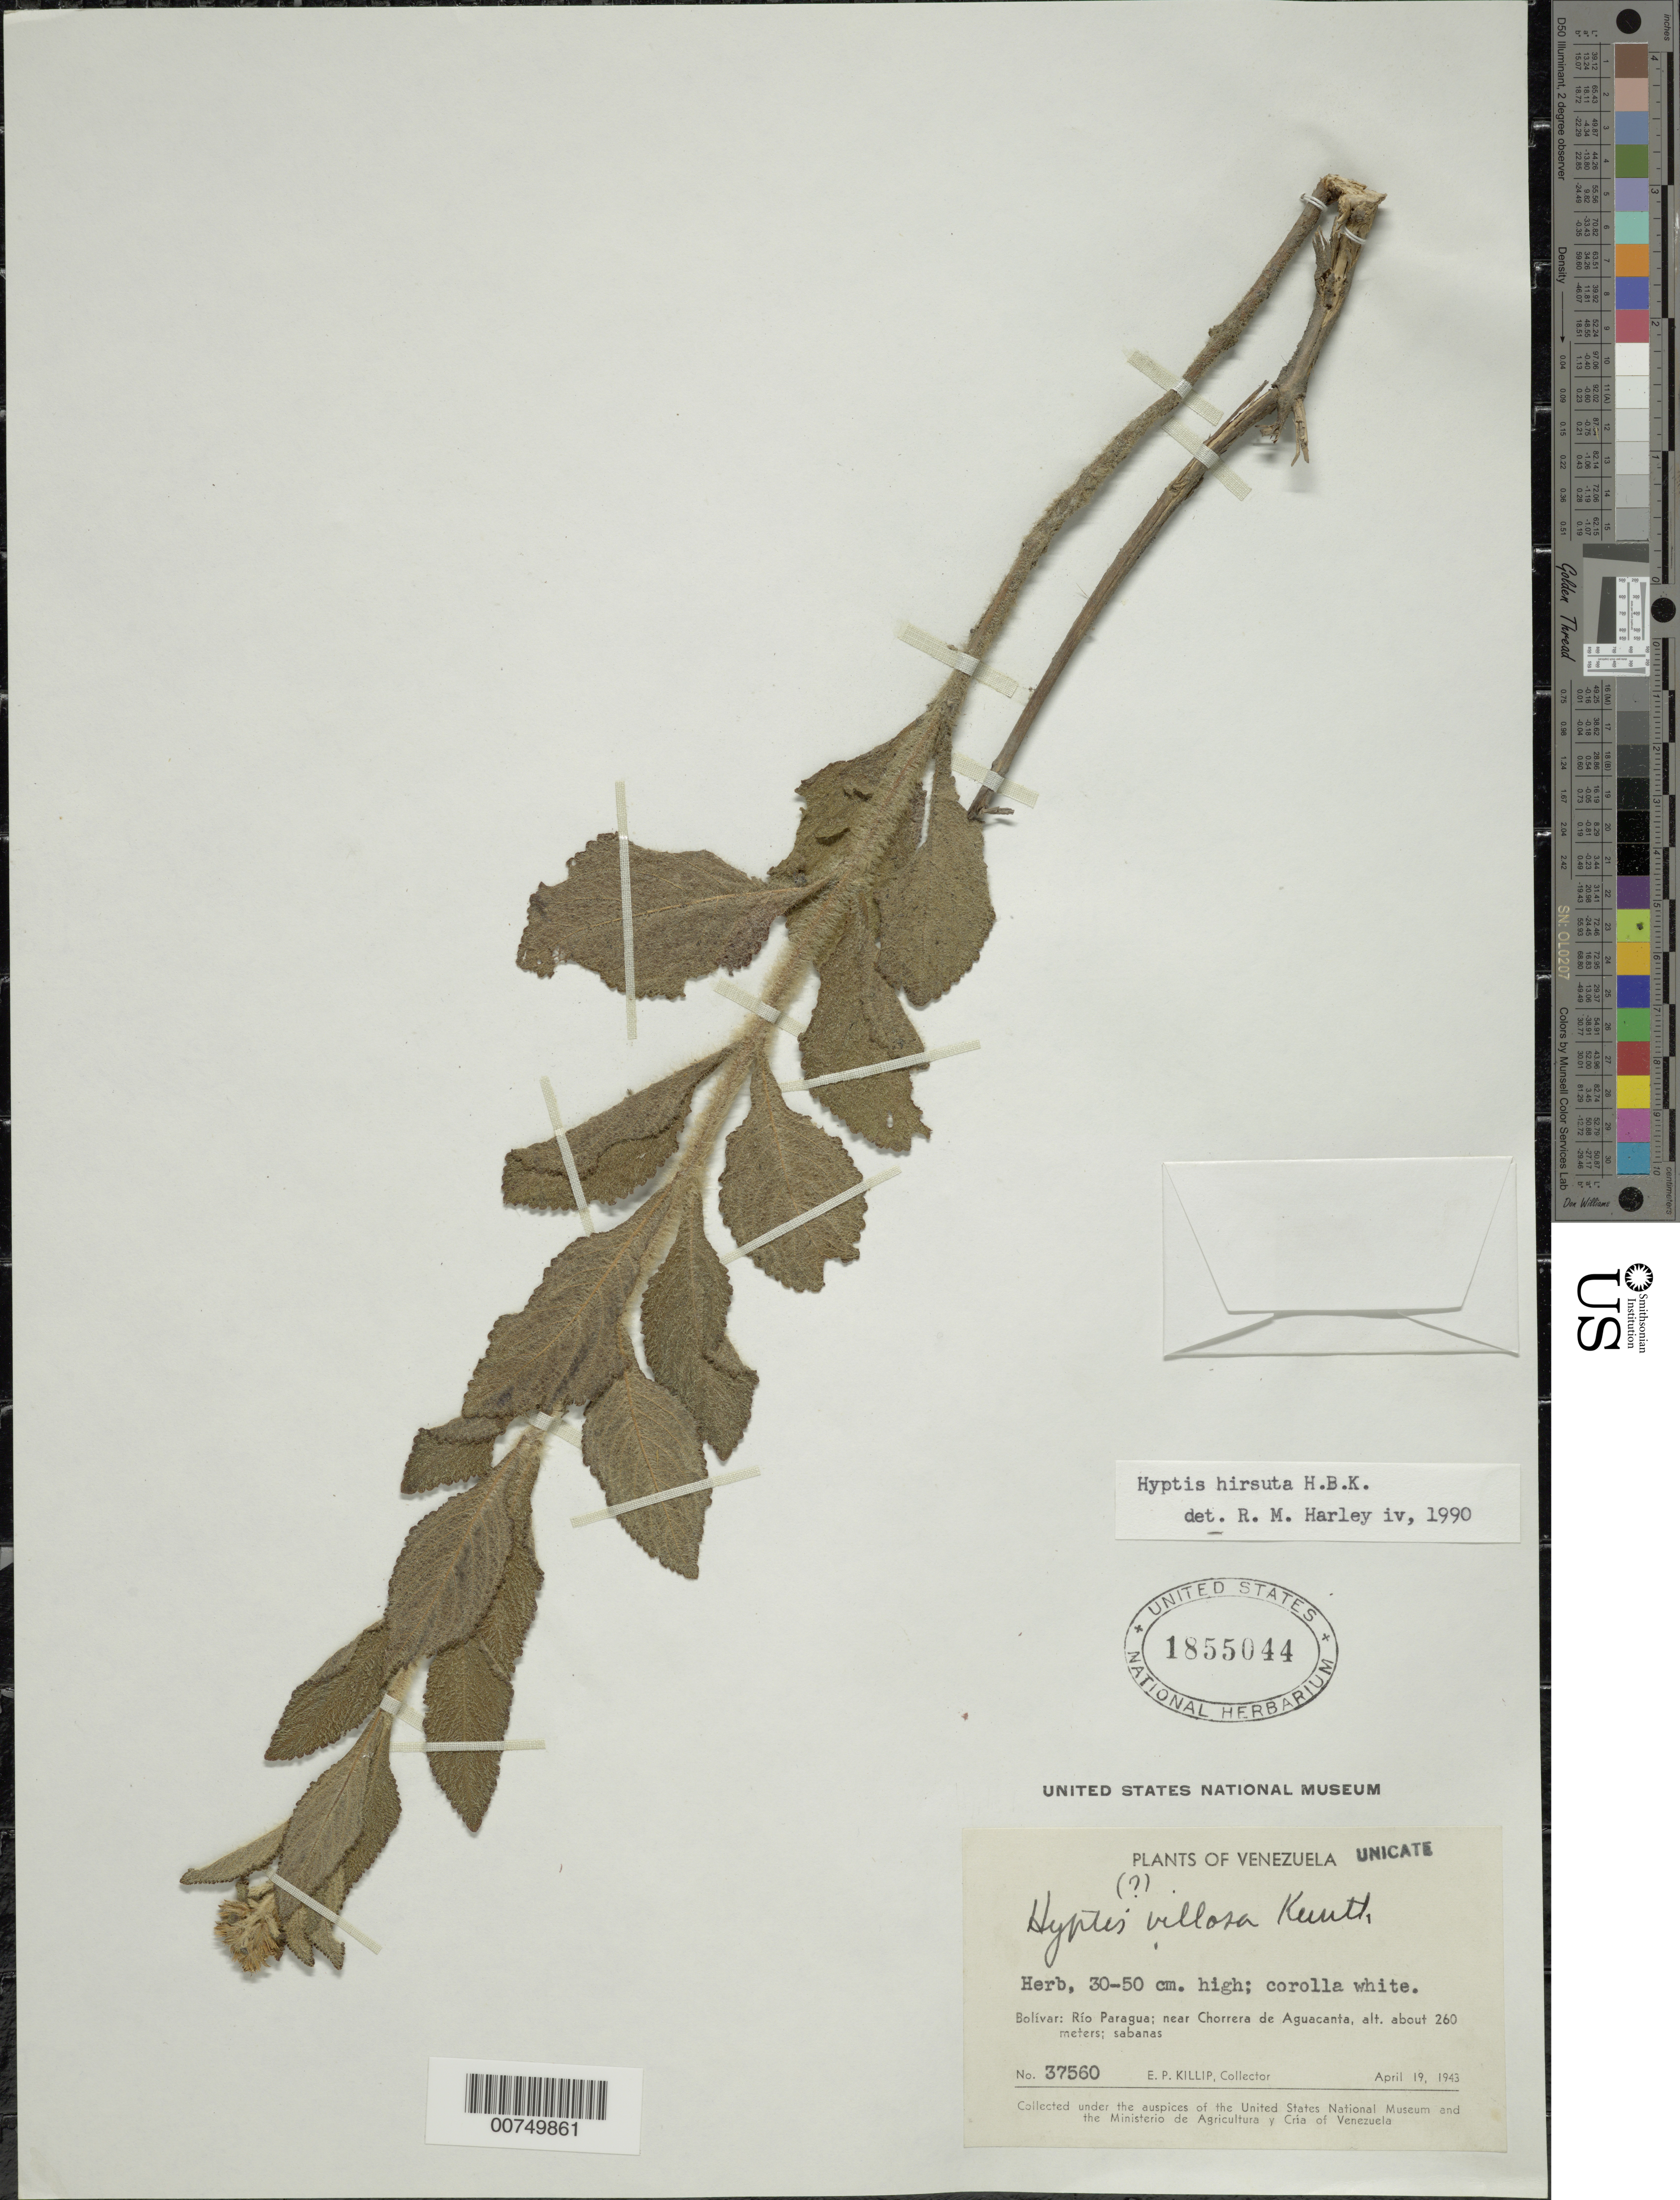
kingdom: Plantae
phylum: Tracheophyta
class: Magnoliopsida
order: Lamiales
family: Lamiaceae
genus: Hyptis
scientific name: Hyptis hirsuta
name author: Kunth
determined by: Harley, R. M.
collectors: E. P. Killip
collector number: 37560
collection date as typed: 19-Apr-43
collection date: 1943-04-19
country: Venezuela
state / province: Bolívar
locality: Río Paragua, near Chorrera de Aguacanta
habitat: Sabanas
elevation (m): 260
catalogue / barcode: US 1855044